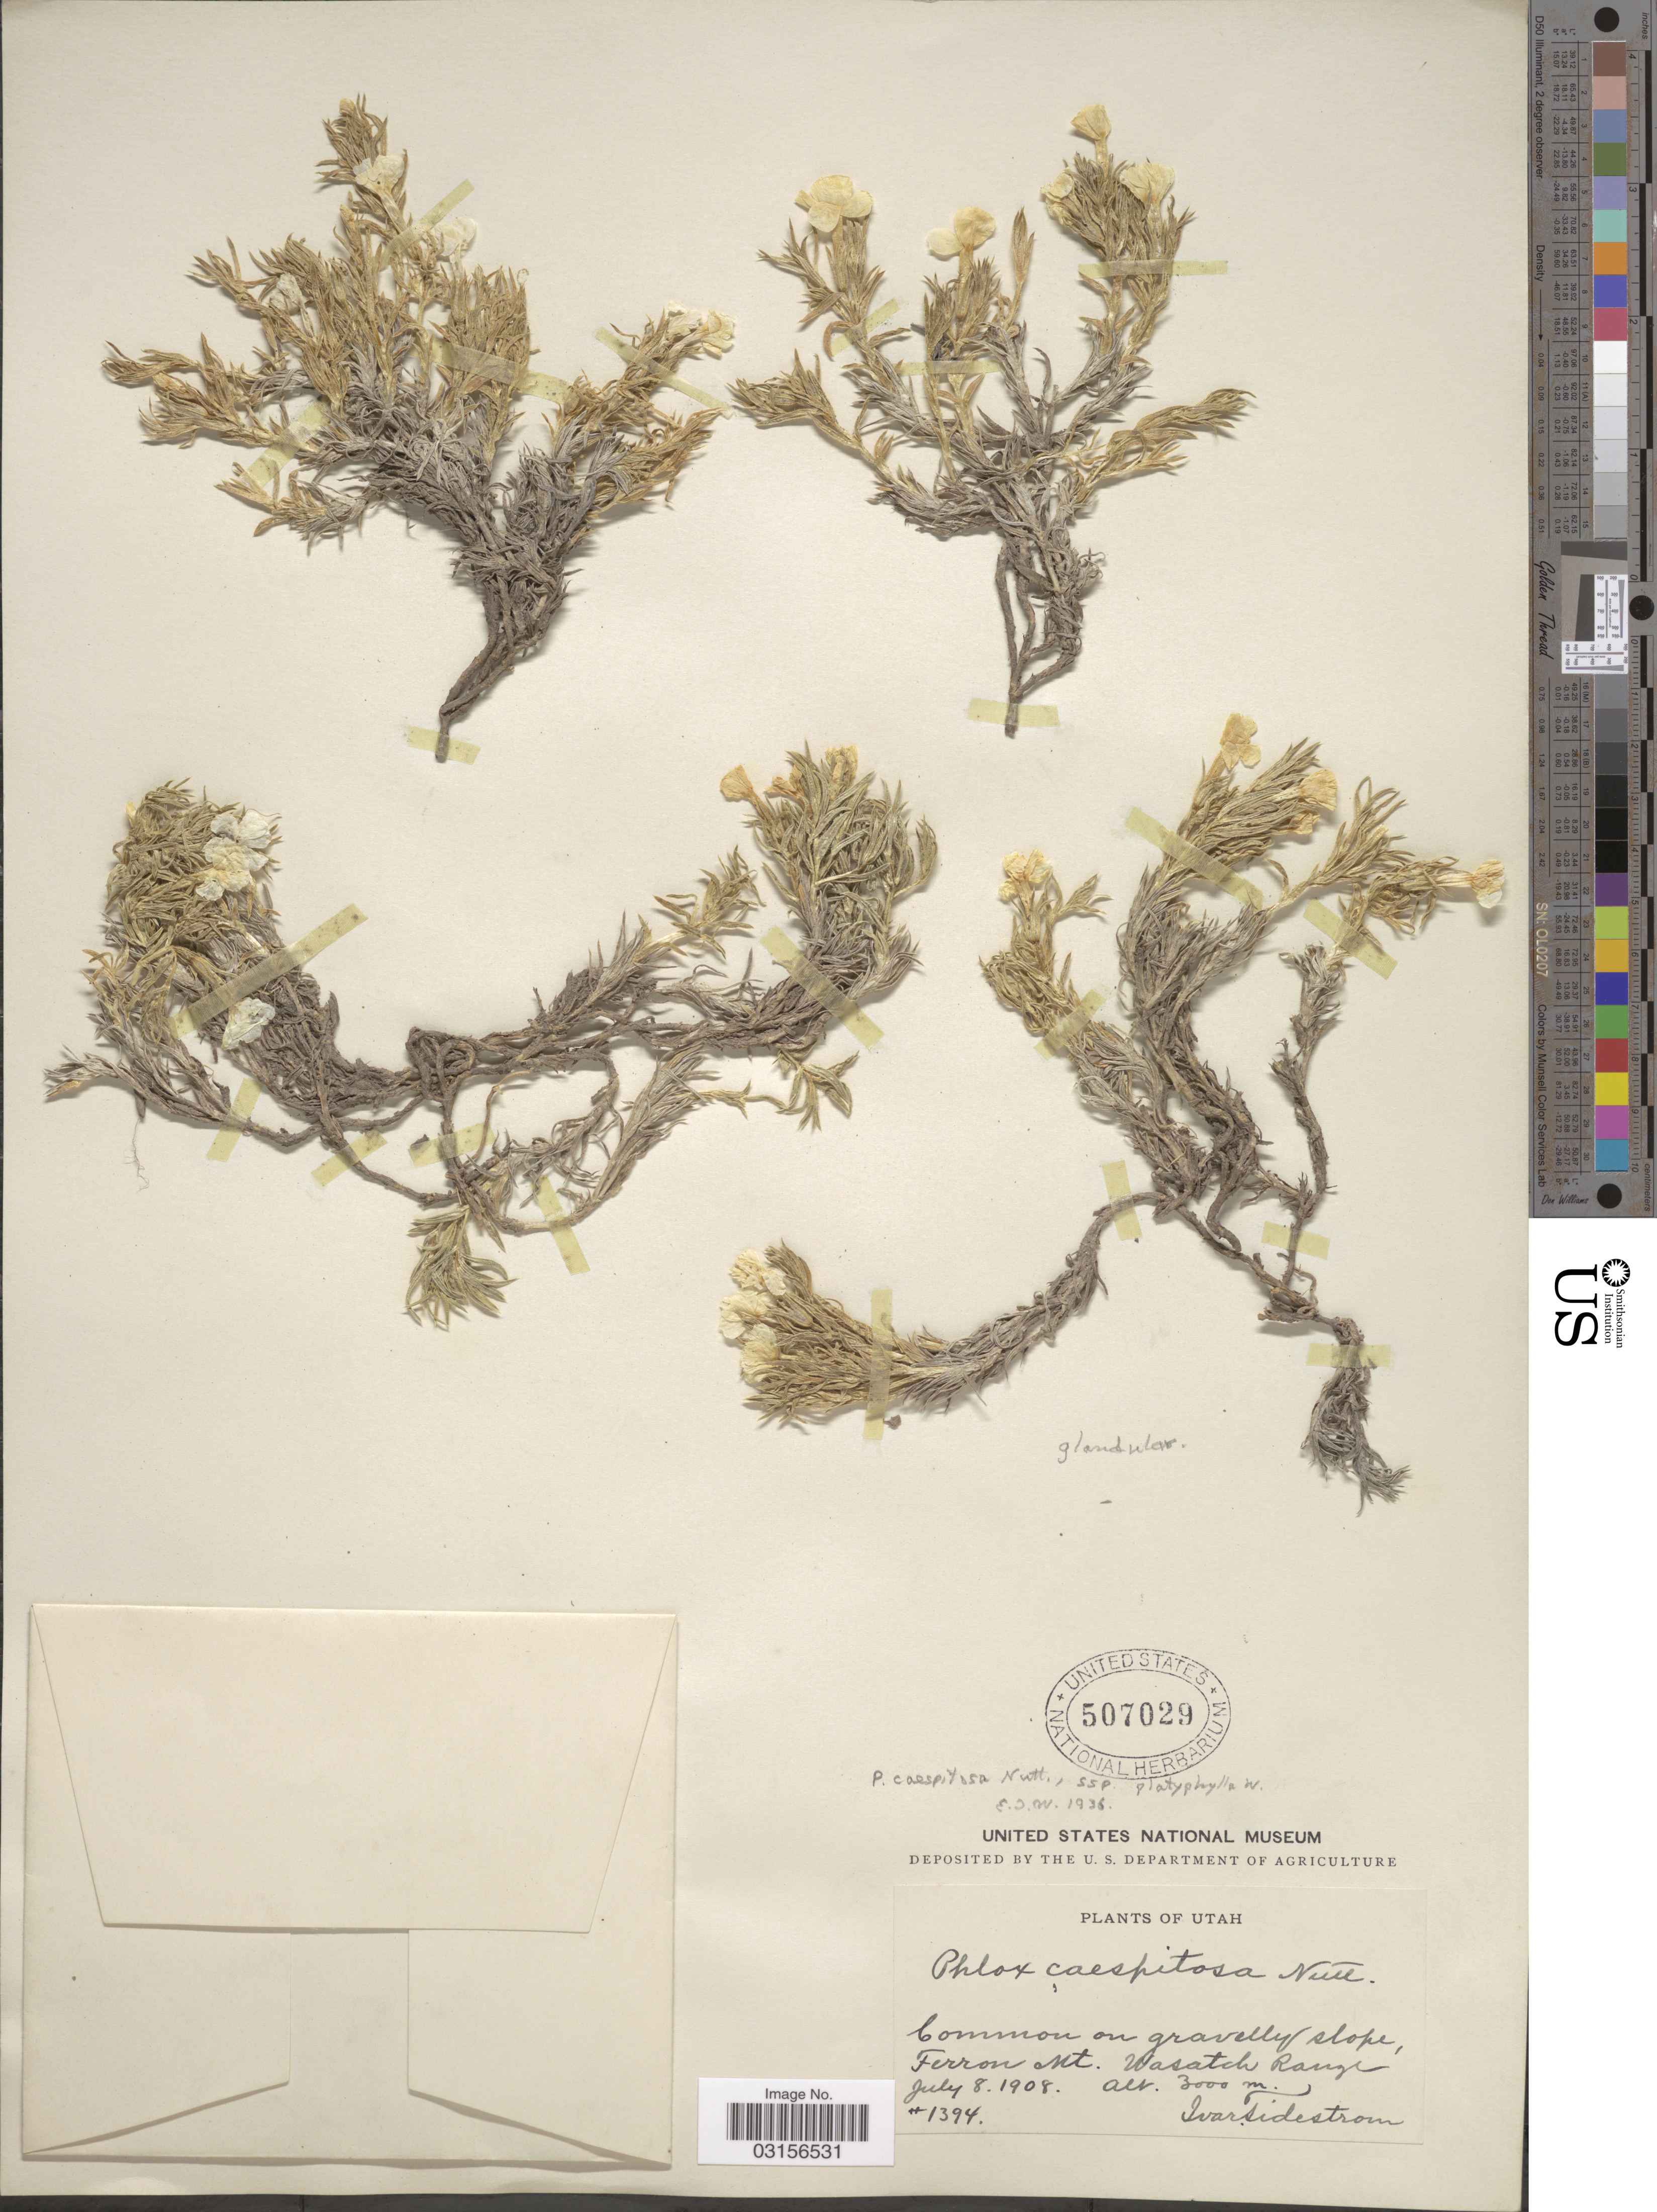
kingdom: Plantae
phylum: Tracheophyta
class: Magnoliopsida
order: Ericales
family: Polemoniaceae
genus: Phlox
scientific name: Phlox condensata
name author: (A. Gray) E.E. Nelson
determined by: Mayfield, M. H.; Ferguson, C. J.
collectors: I. F. Tidestrom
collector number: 1394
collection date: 1908-07-08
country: United States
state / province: Utah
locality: Ferron Mt. Wasatch Range.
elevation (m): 3000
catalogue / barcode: US 507029